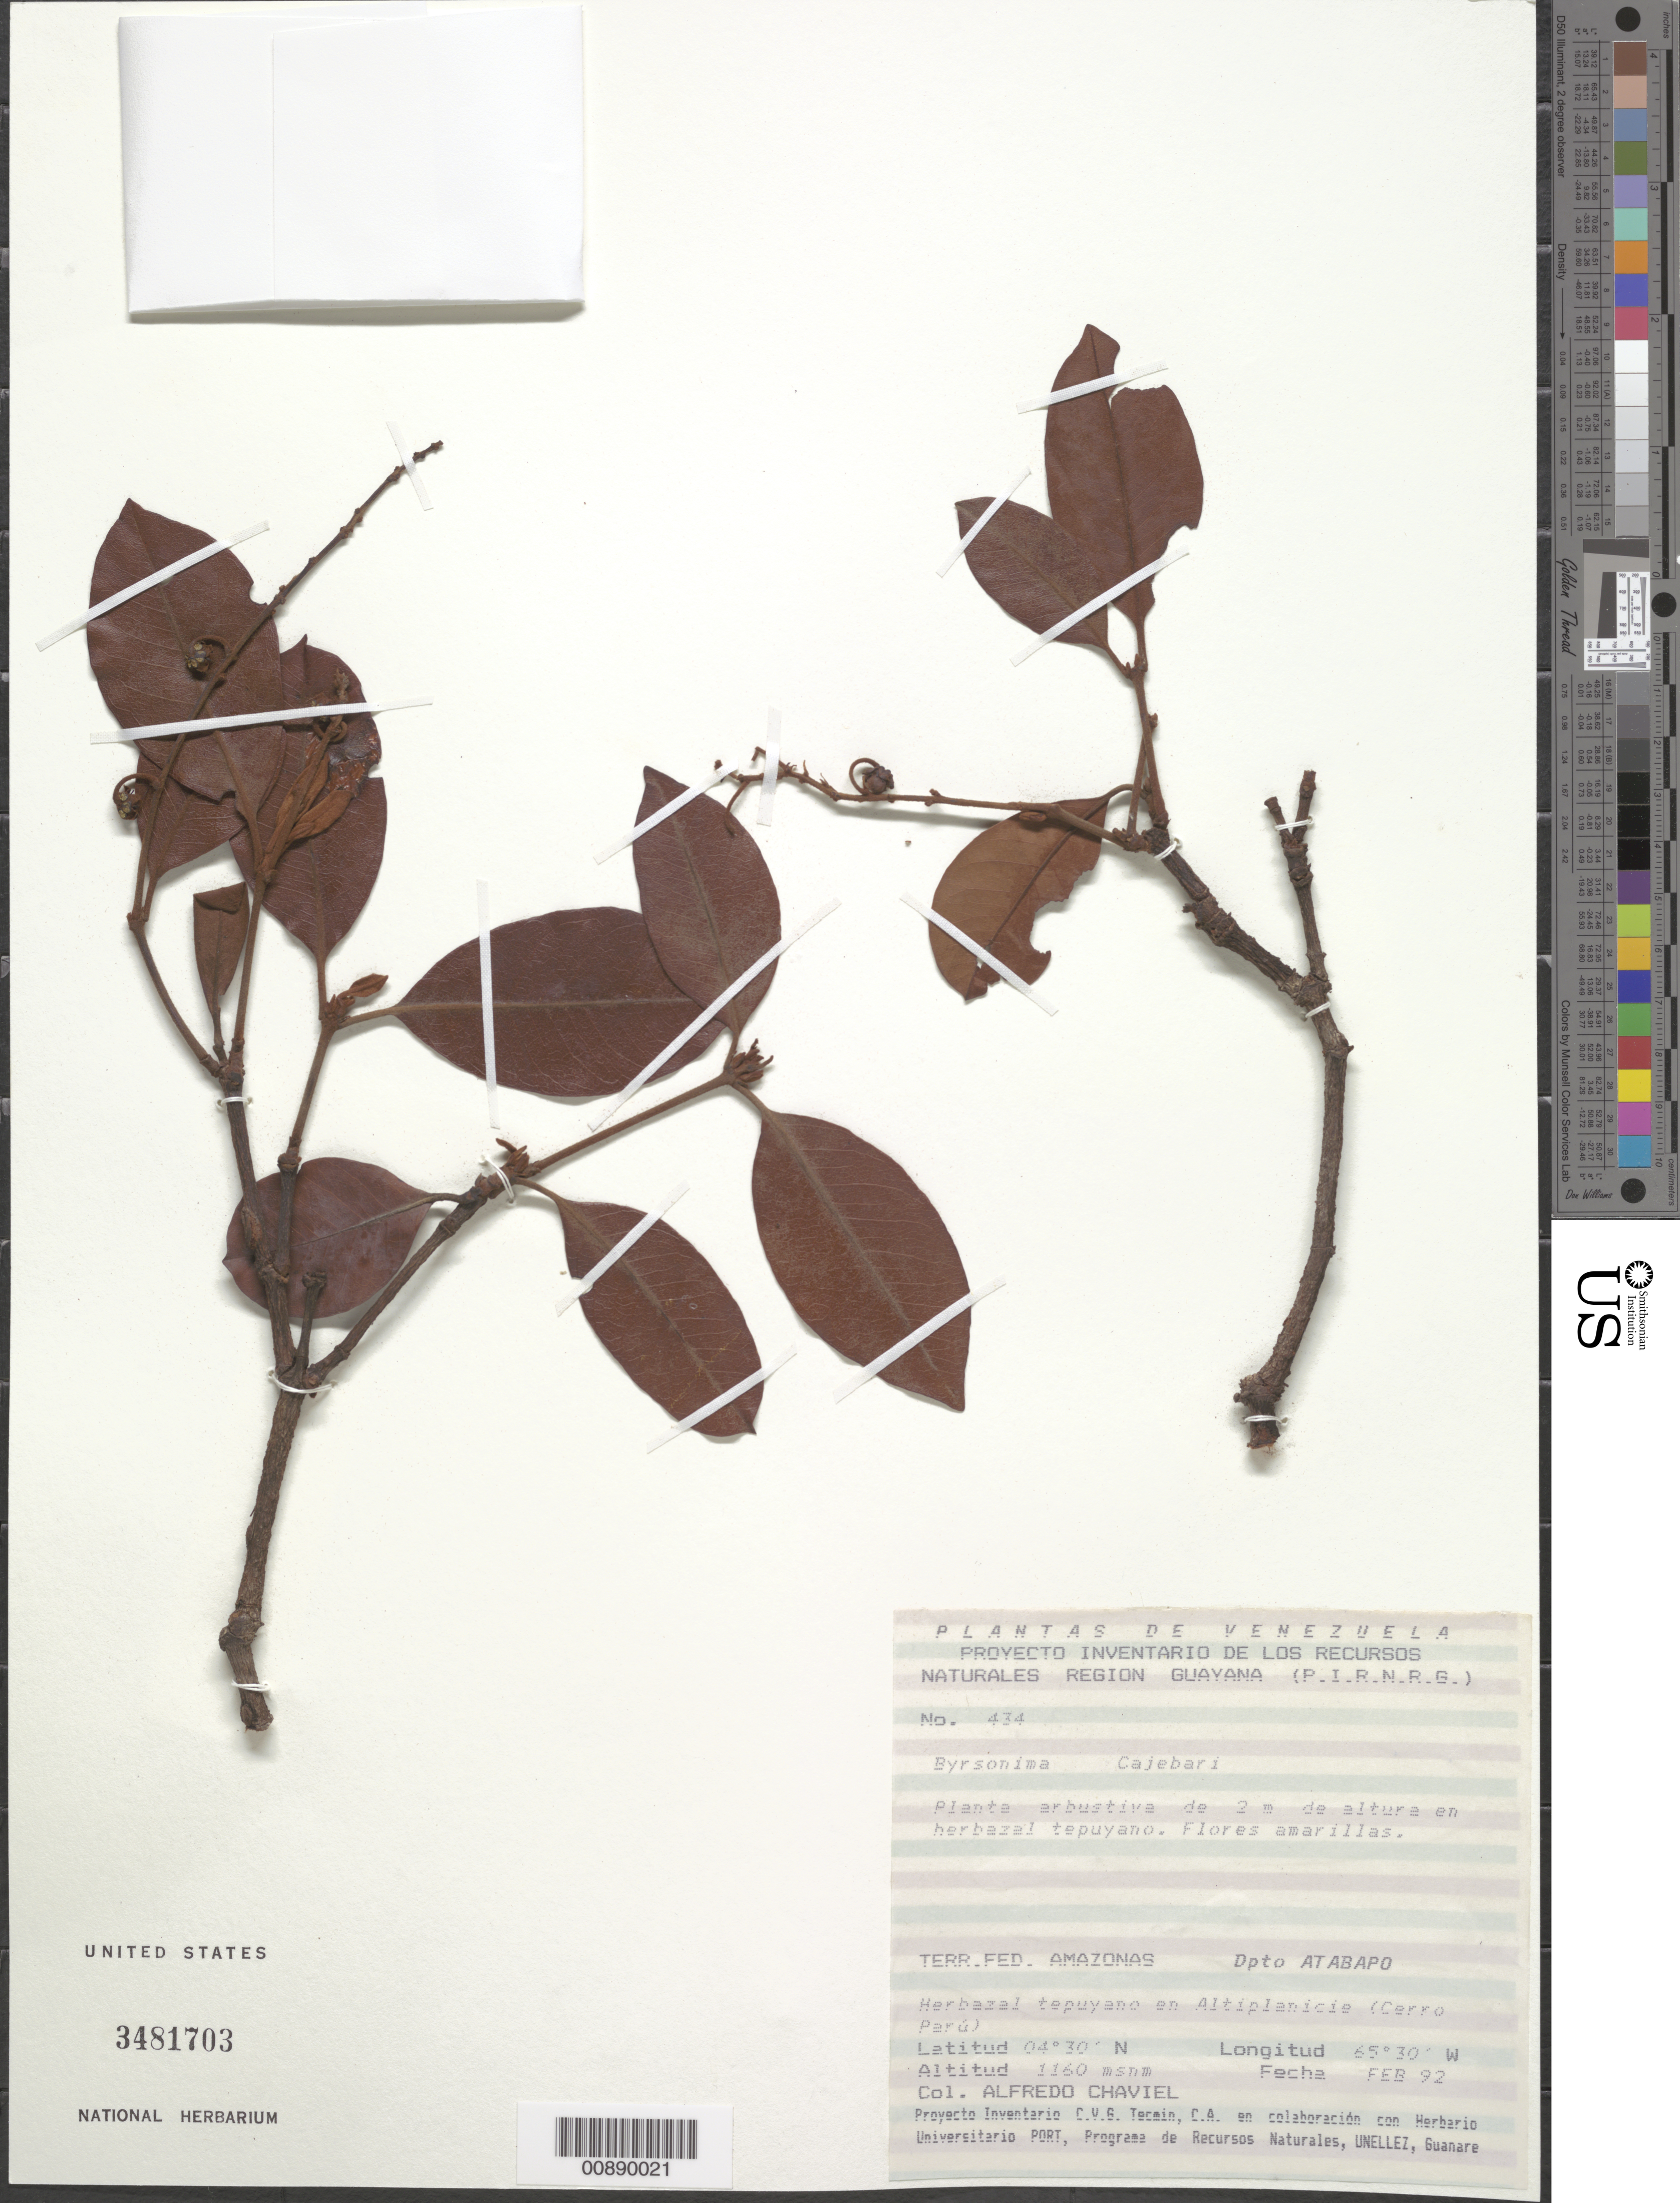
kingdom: Plantae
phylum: Tracheophyta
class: Magnoliopsida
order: Malpighiales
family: Malpighiaceae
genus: Byrsonima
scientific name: Byrsonima sp.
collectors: A. Chaviel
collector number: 434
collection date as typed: Feb-92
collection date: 1992-02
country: Venezuela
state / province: Amazonas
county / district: Atabapo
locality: Cerro Parú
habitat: Herbazal tepuyano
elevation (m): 1160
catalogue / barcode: US 3481703